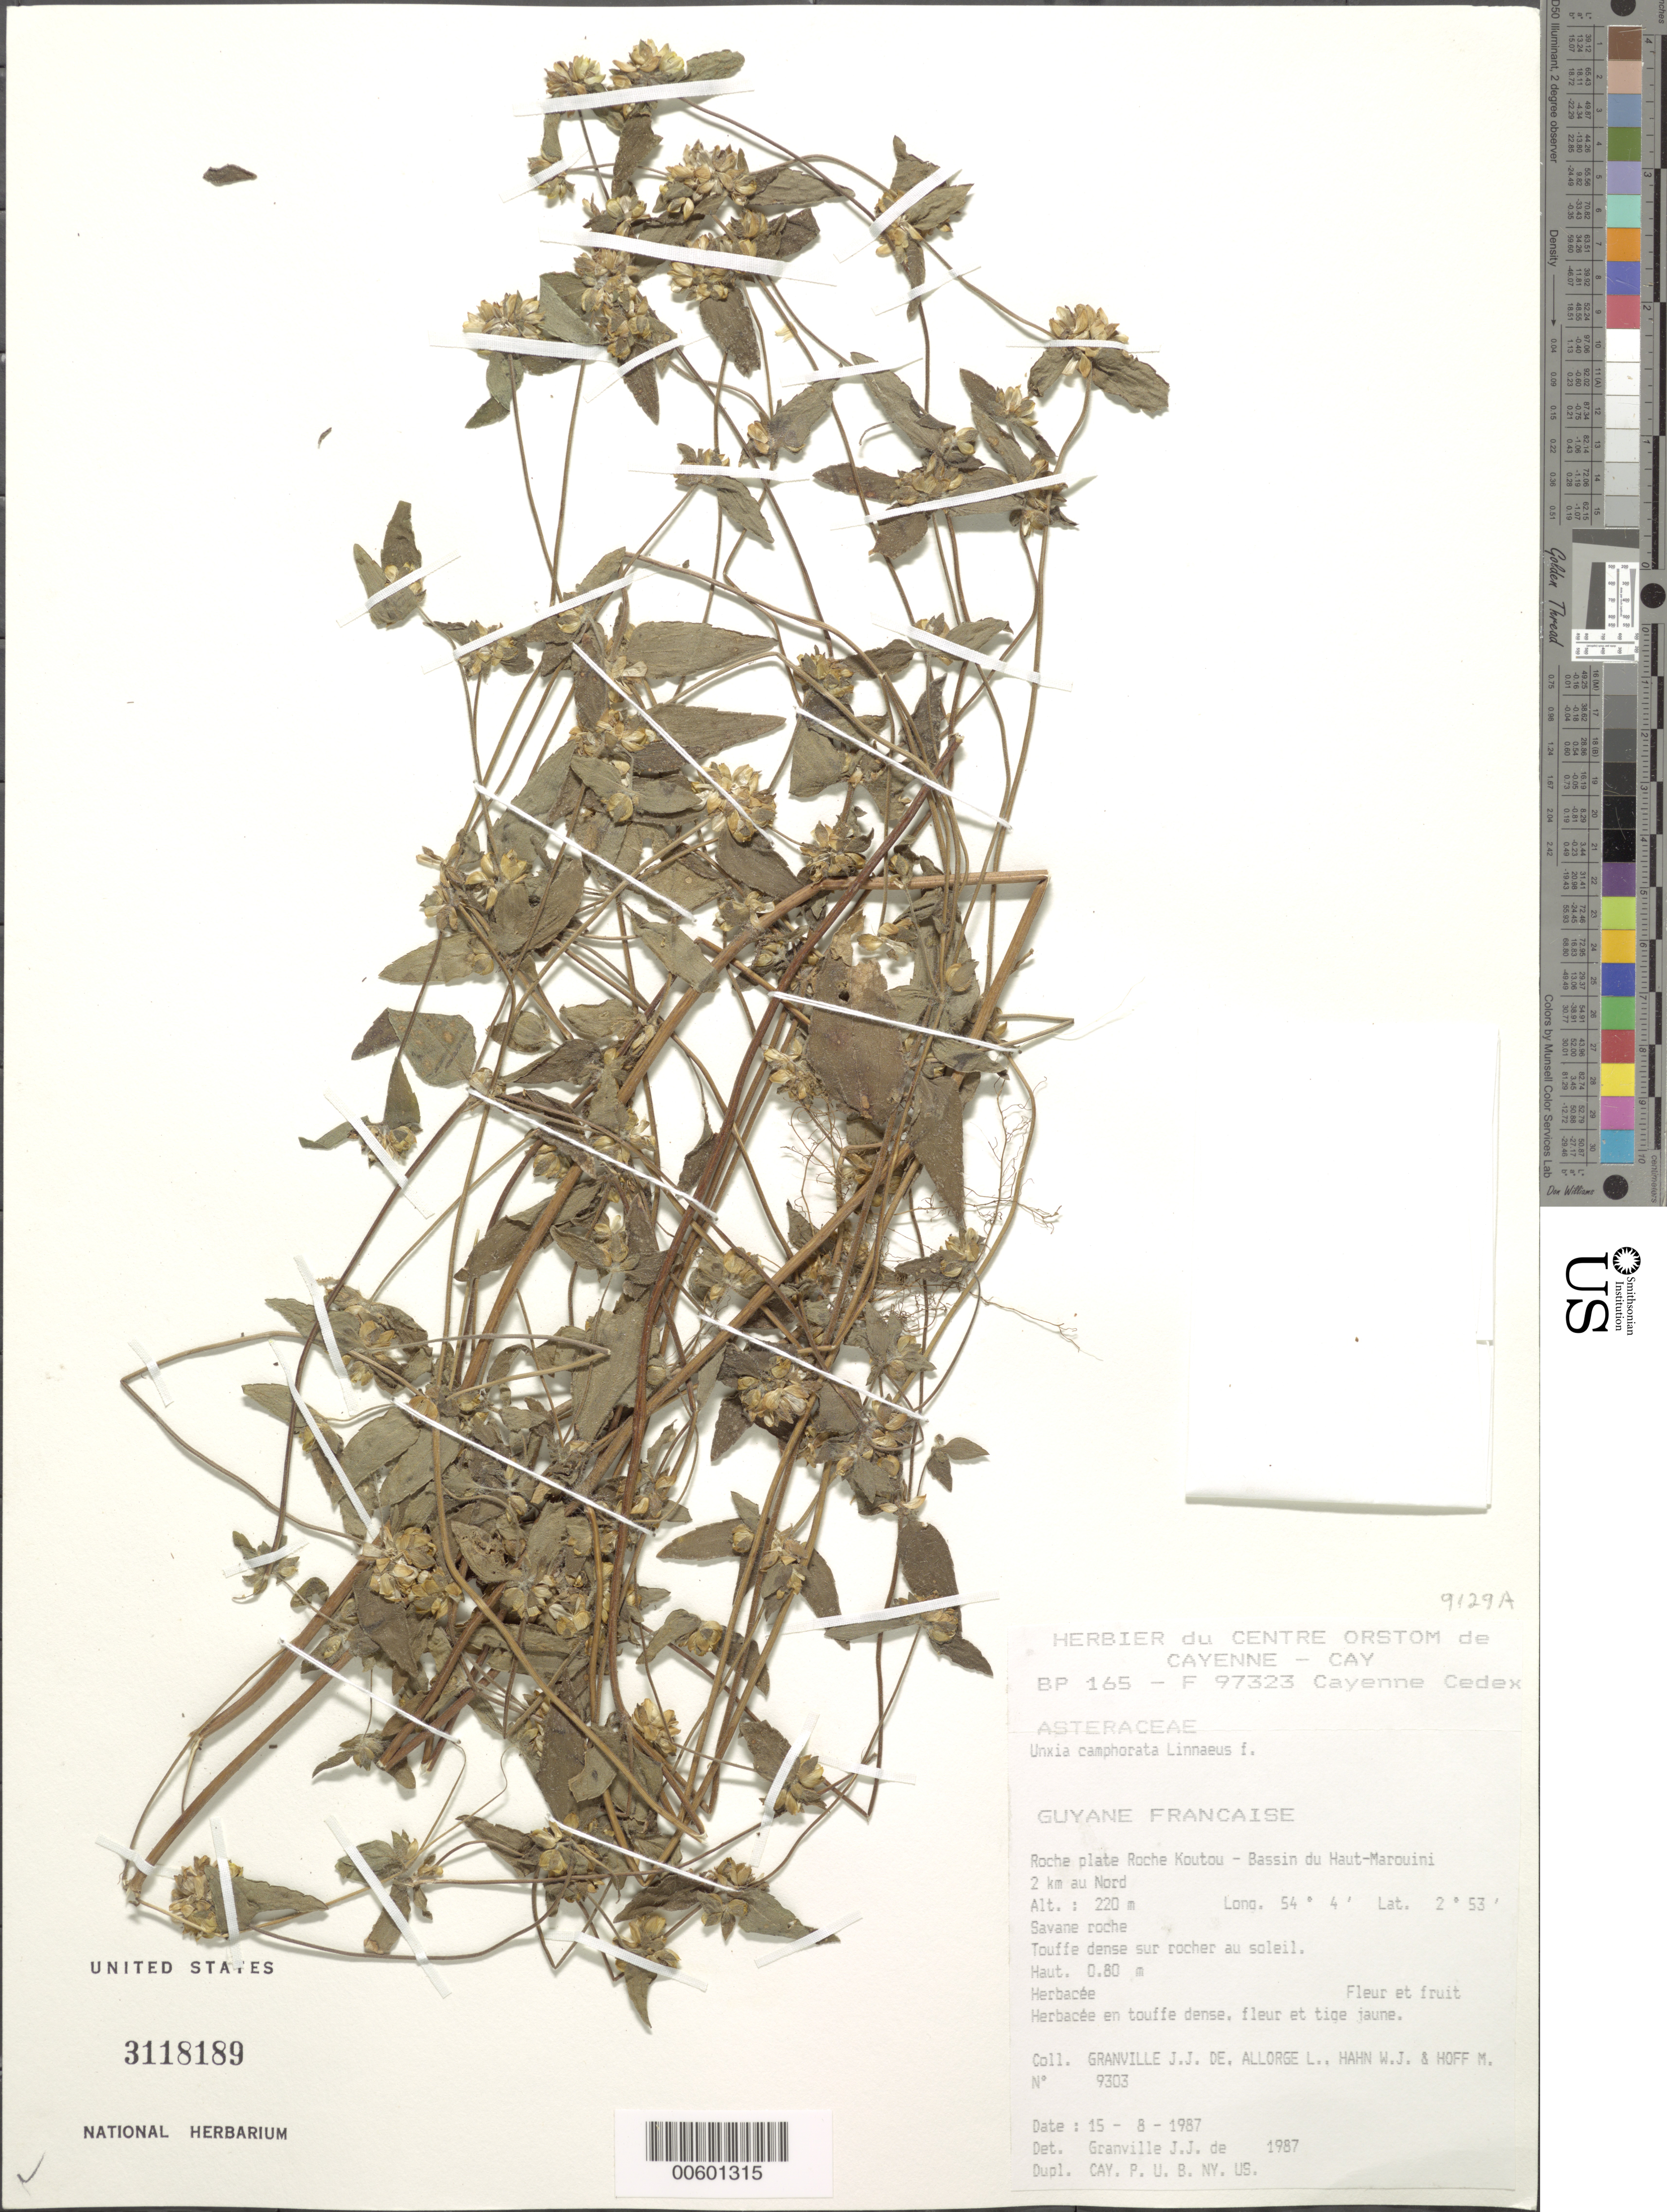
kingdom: Plantae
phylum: Tracheophyta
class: Magnoliopsida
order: Asterales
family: Asteraceae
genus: Unxia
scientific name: Unxia camphorata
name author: L. f.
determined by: Granville, J. J. de, (CAY), Institut de Recherche pour le Developpement (IRD) (FRENCH GUIANA)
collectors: J.-J. de Granville, L. Allorge, W. J. Hahn & M. Hoff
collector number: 9303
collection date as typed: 15-Aug-87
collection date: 1987-08-15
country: French Guiana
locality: Roche Koutou, Bassin du Haut-Marouini, 2 km au Nord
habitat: Savane roche; touffe dense sr rocher au soleil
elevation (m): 220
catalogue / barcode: US 3118189